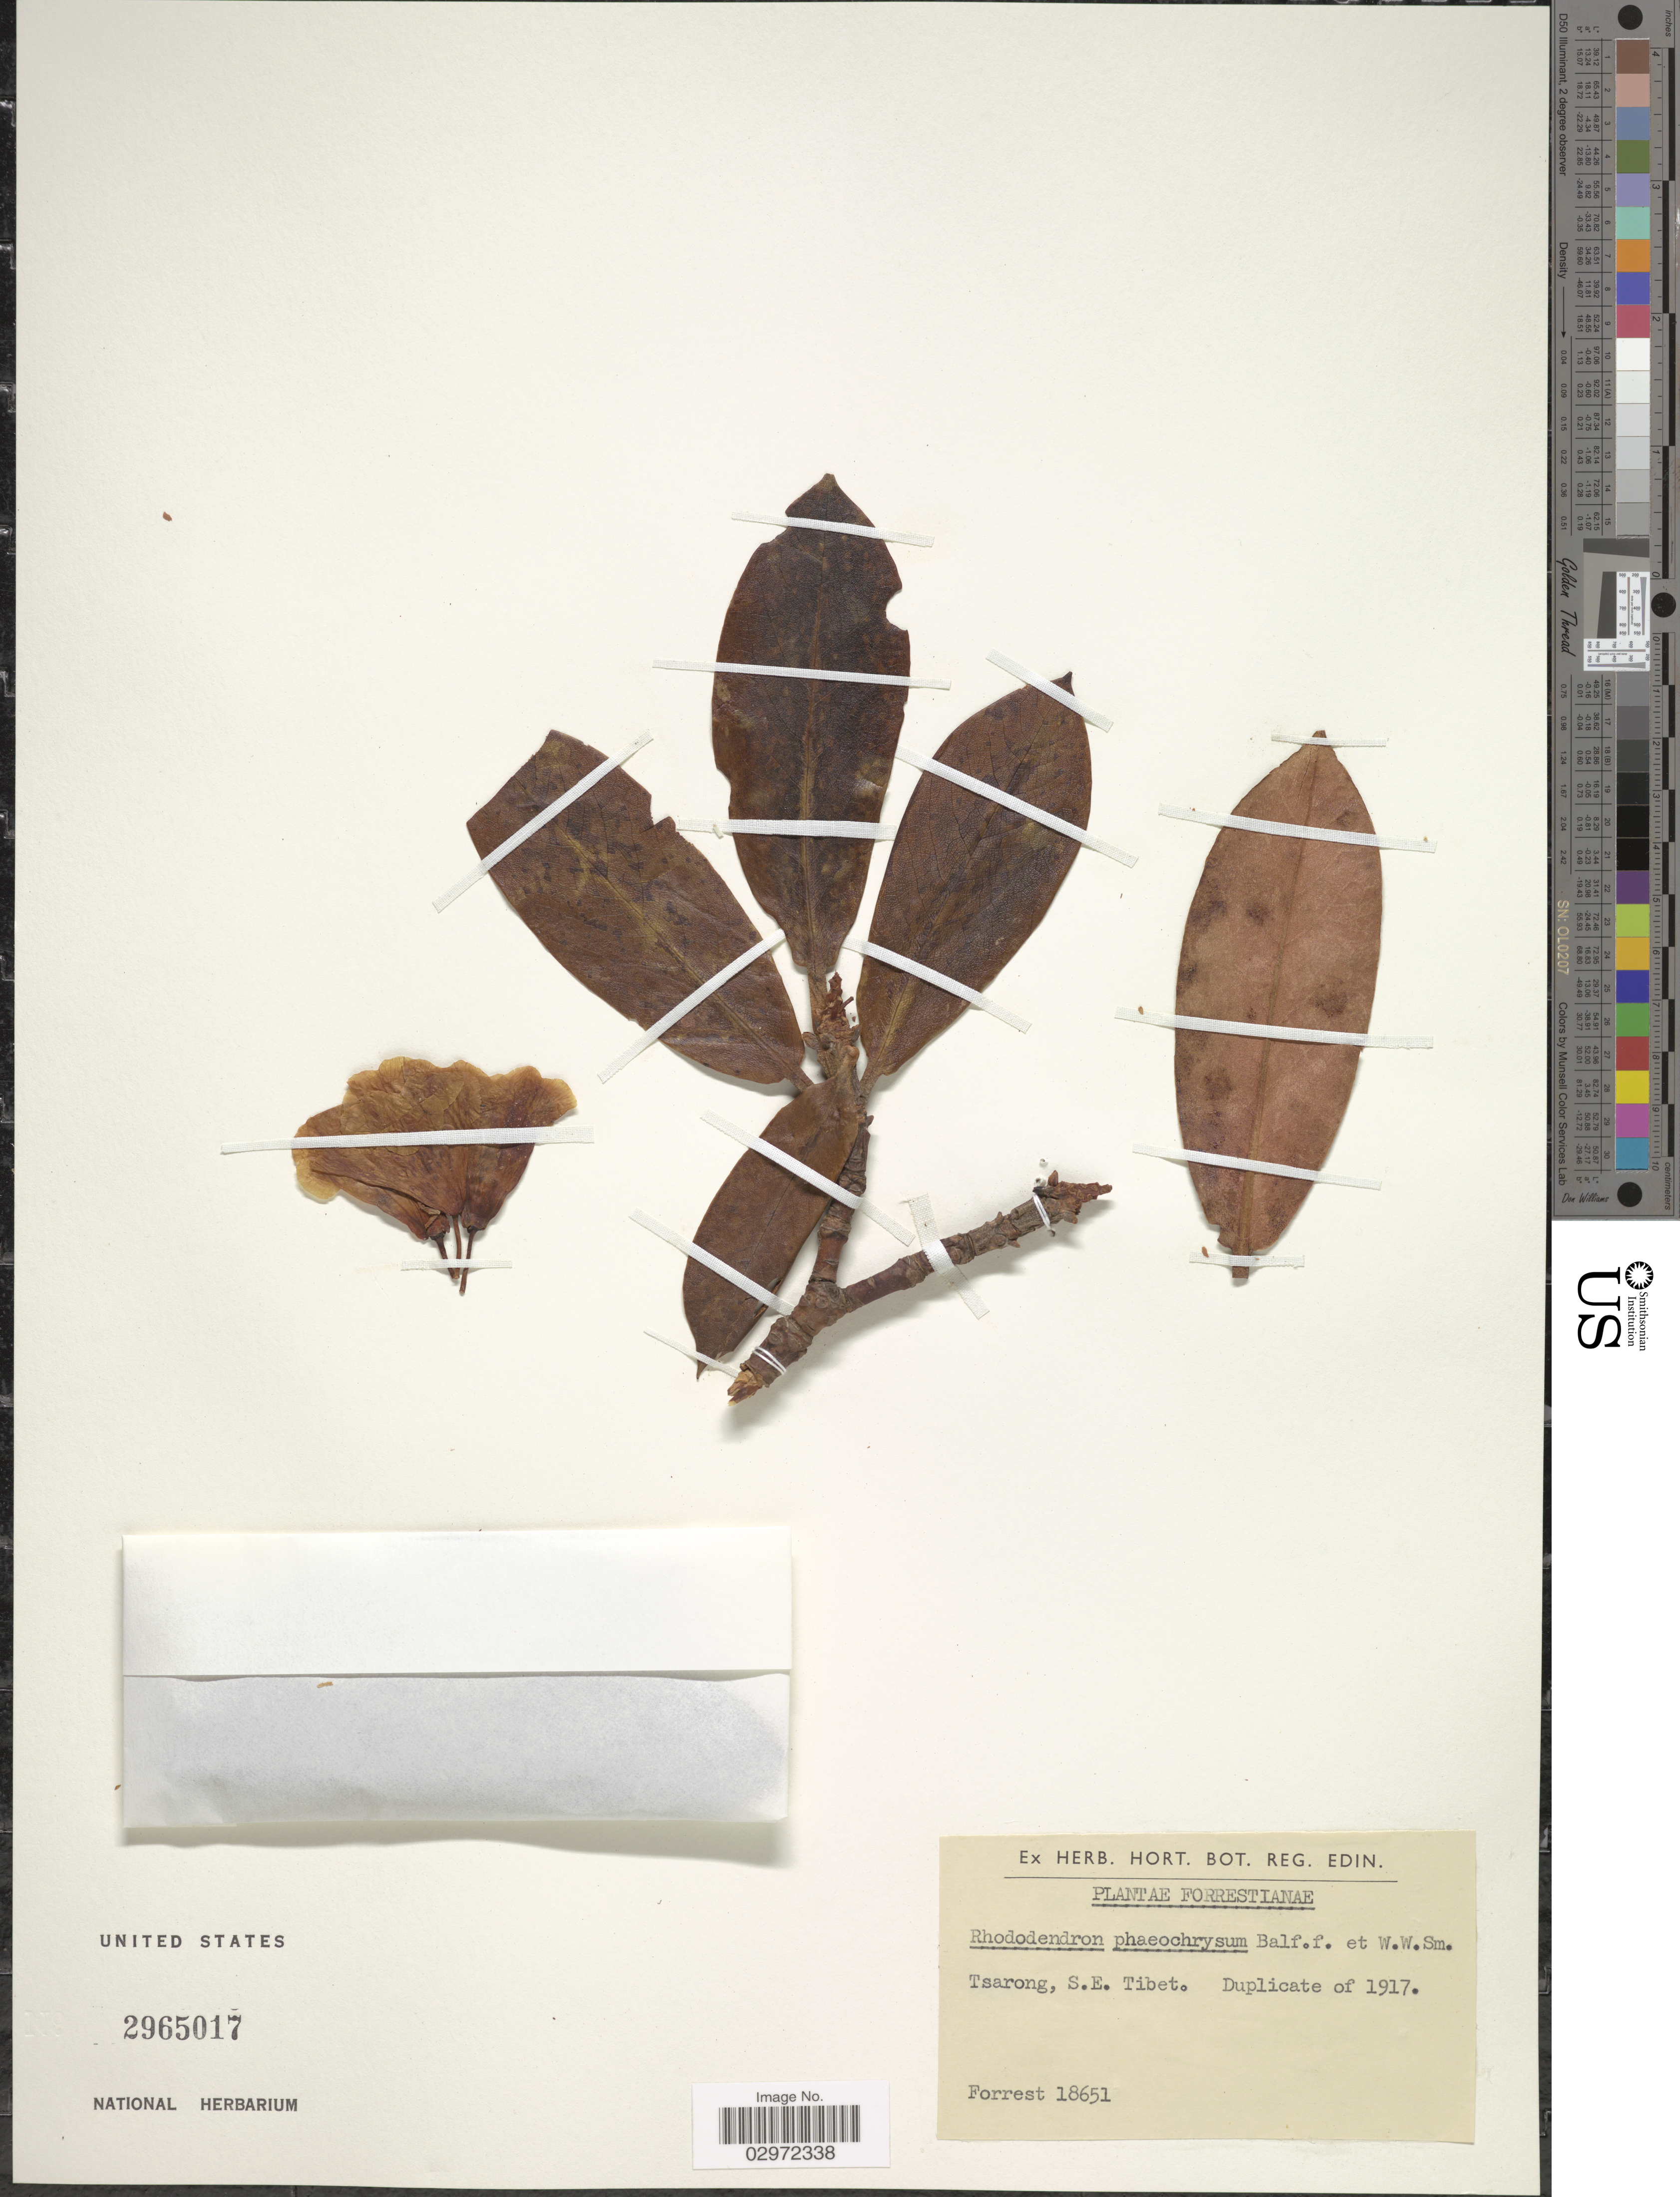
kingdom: Plantae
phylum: Tracheophyta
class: Magnoliopsida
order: Ericales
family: Ericaceae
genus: Rhododendron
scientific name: Rhododendron phaeochrysum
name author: Balf. f. & W.W. Sm.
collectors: -. Forrest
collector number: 18651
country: China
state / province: Xizang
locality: Tsarong, S.E. Tibet.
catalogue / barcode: US 2965017